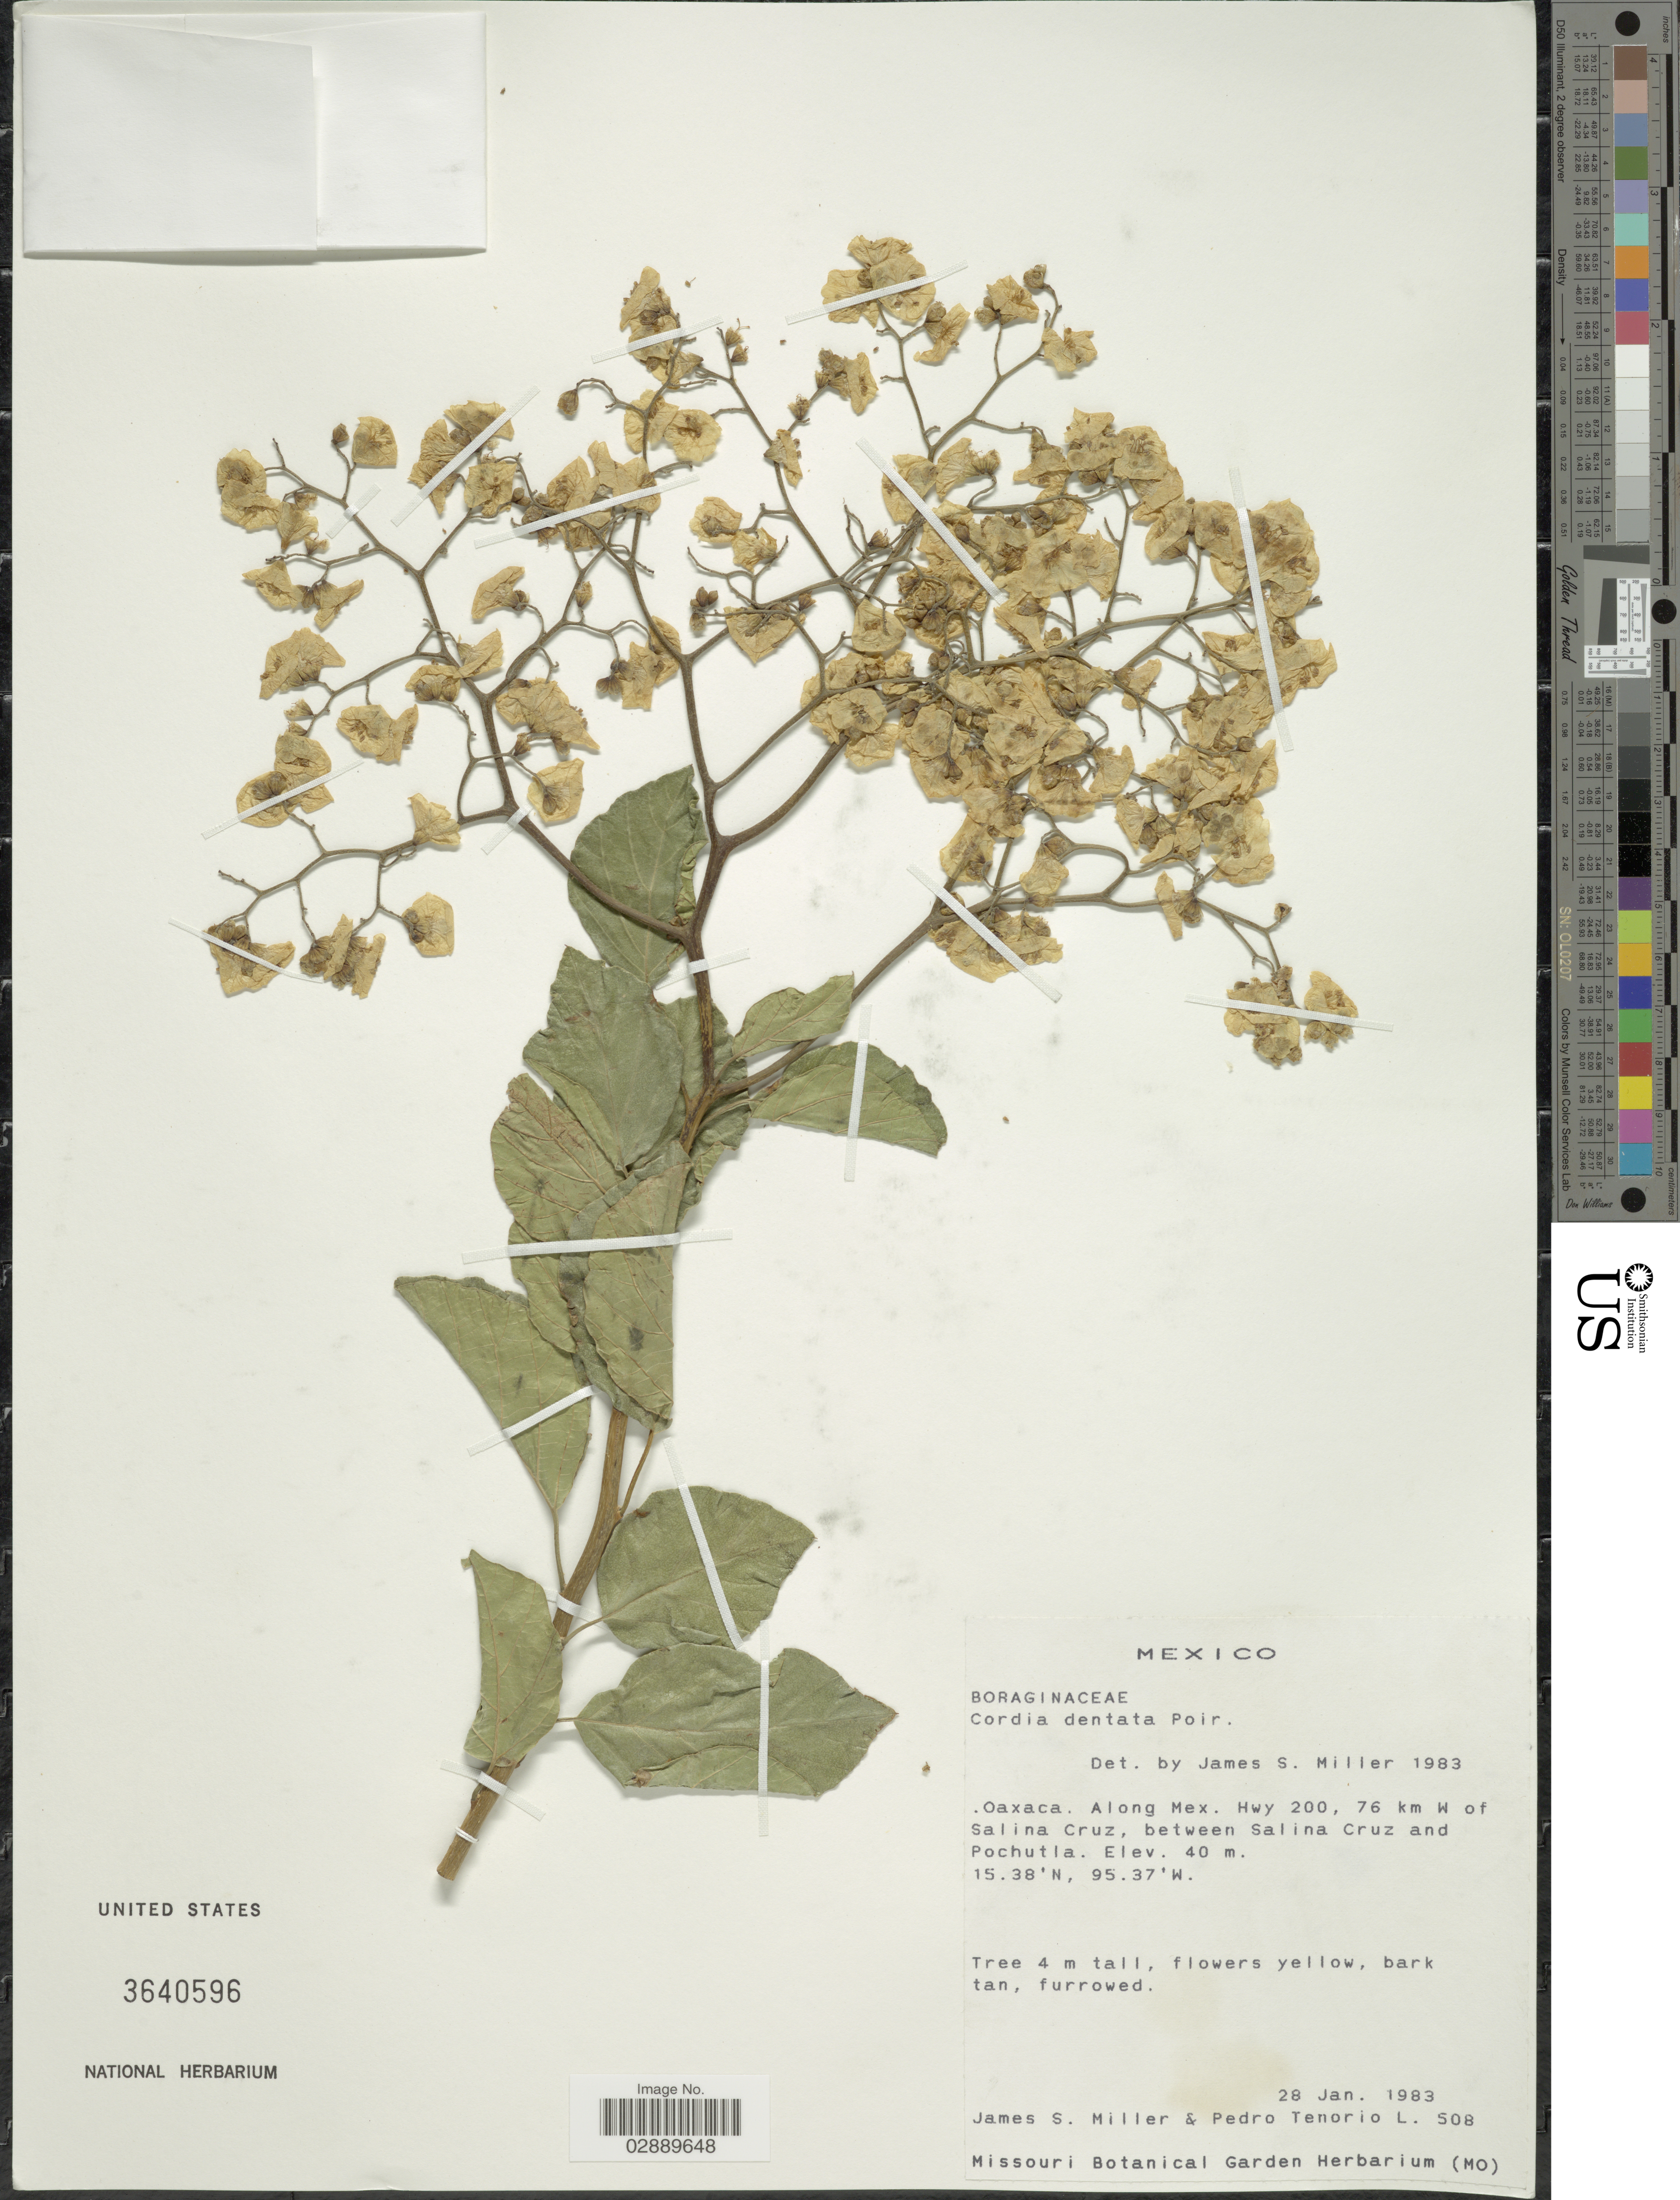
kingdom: Plantae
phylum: Tracheophyta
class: Magnoliopsida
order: Boraginales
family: Cordiaceae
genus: Cordia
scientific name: Cordia dentata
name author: Poir.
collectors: J. S. Miller & P. Tenorio Lezama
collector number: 508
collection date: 1983-01-28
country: Mexico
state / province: Oaxaca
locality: Along Mex. Hwy 200, 76 km W of Salina Cruz, between Salina Cruz and Pochutla.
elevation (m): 40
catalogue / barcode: US 3640596